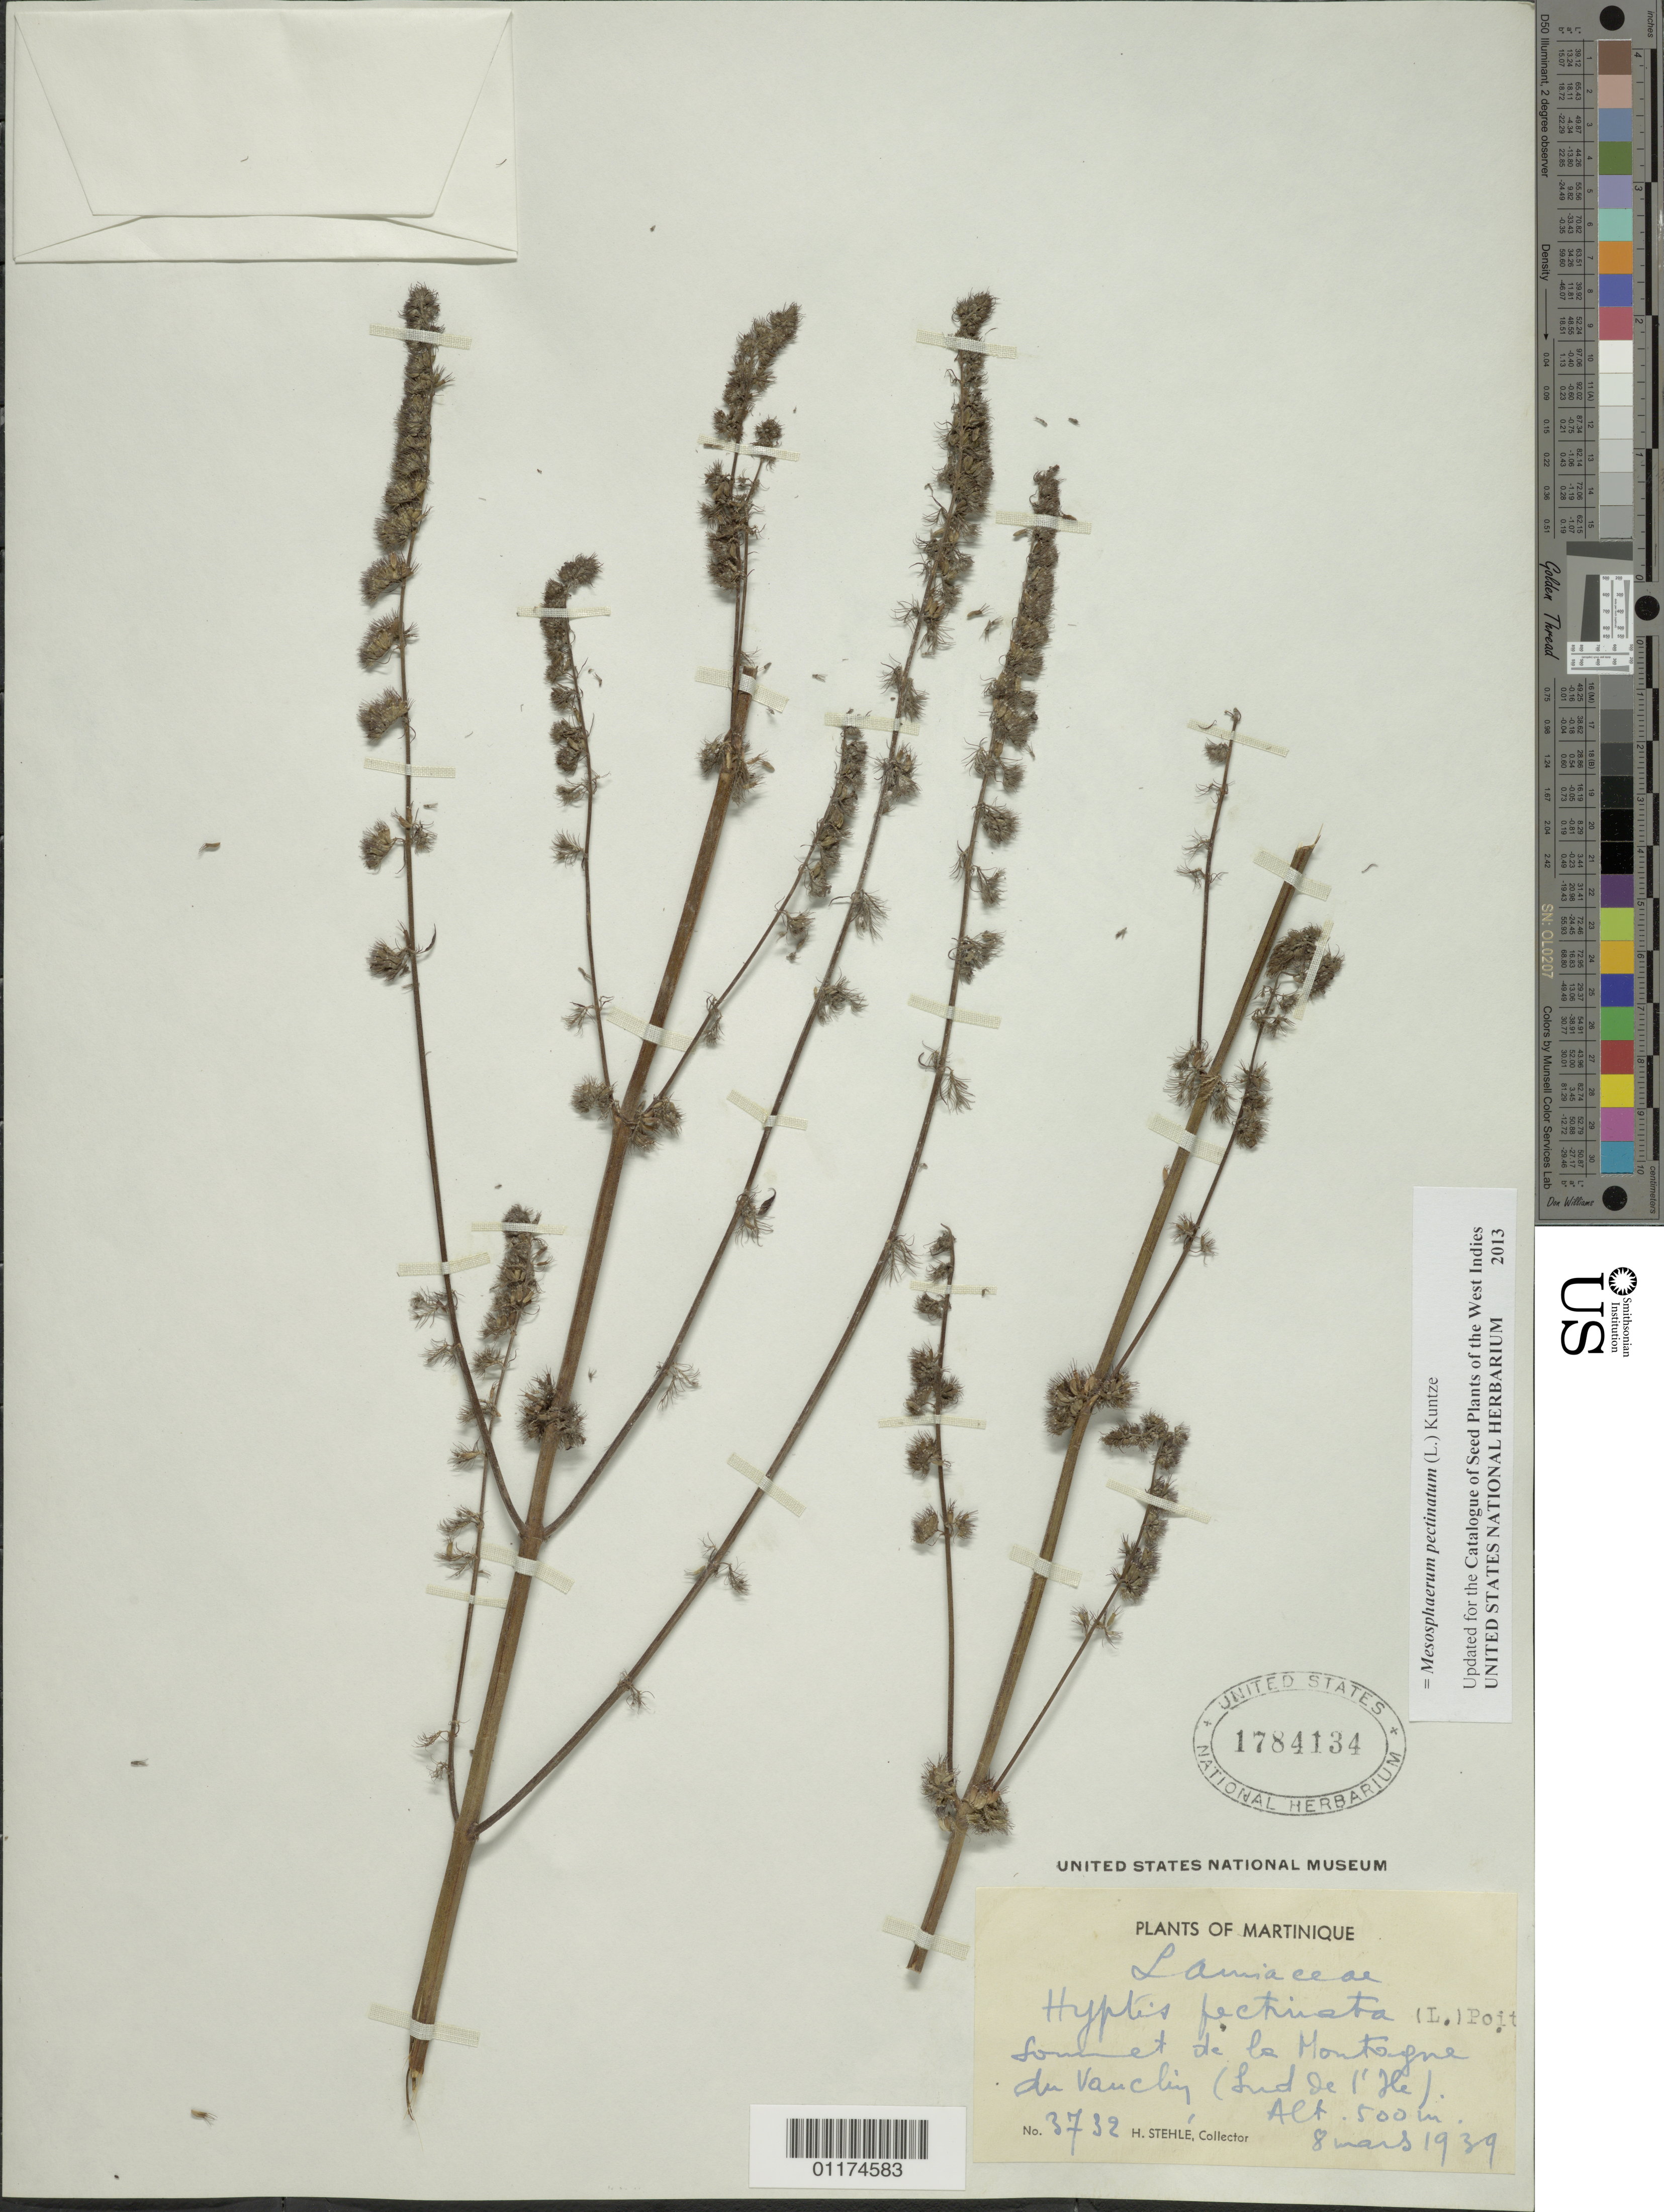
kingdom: Plantae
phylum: Tracheophyta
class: Magnoliopsida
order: Lamiales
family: Lamiaceae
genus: Mesosphaerum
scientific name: Mesosphaerum pectinatum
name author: (L.) Kuntze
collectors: H. Stehlé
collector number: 3732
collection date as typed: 08 Mar 1939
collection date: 1939-03-08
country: Martinique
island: Martinique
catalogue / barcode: US 1784134